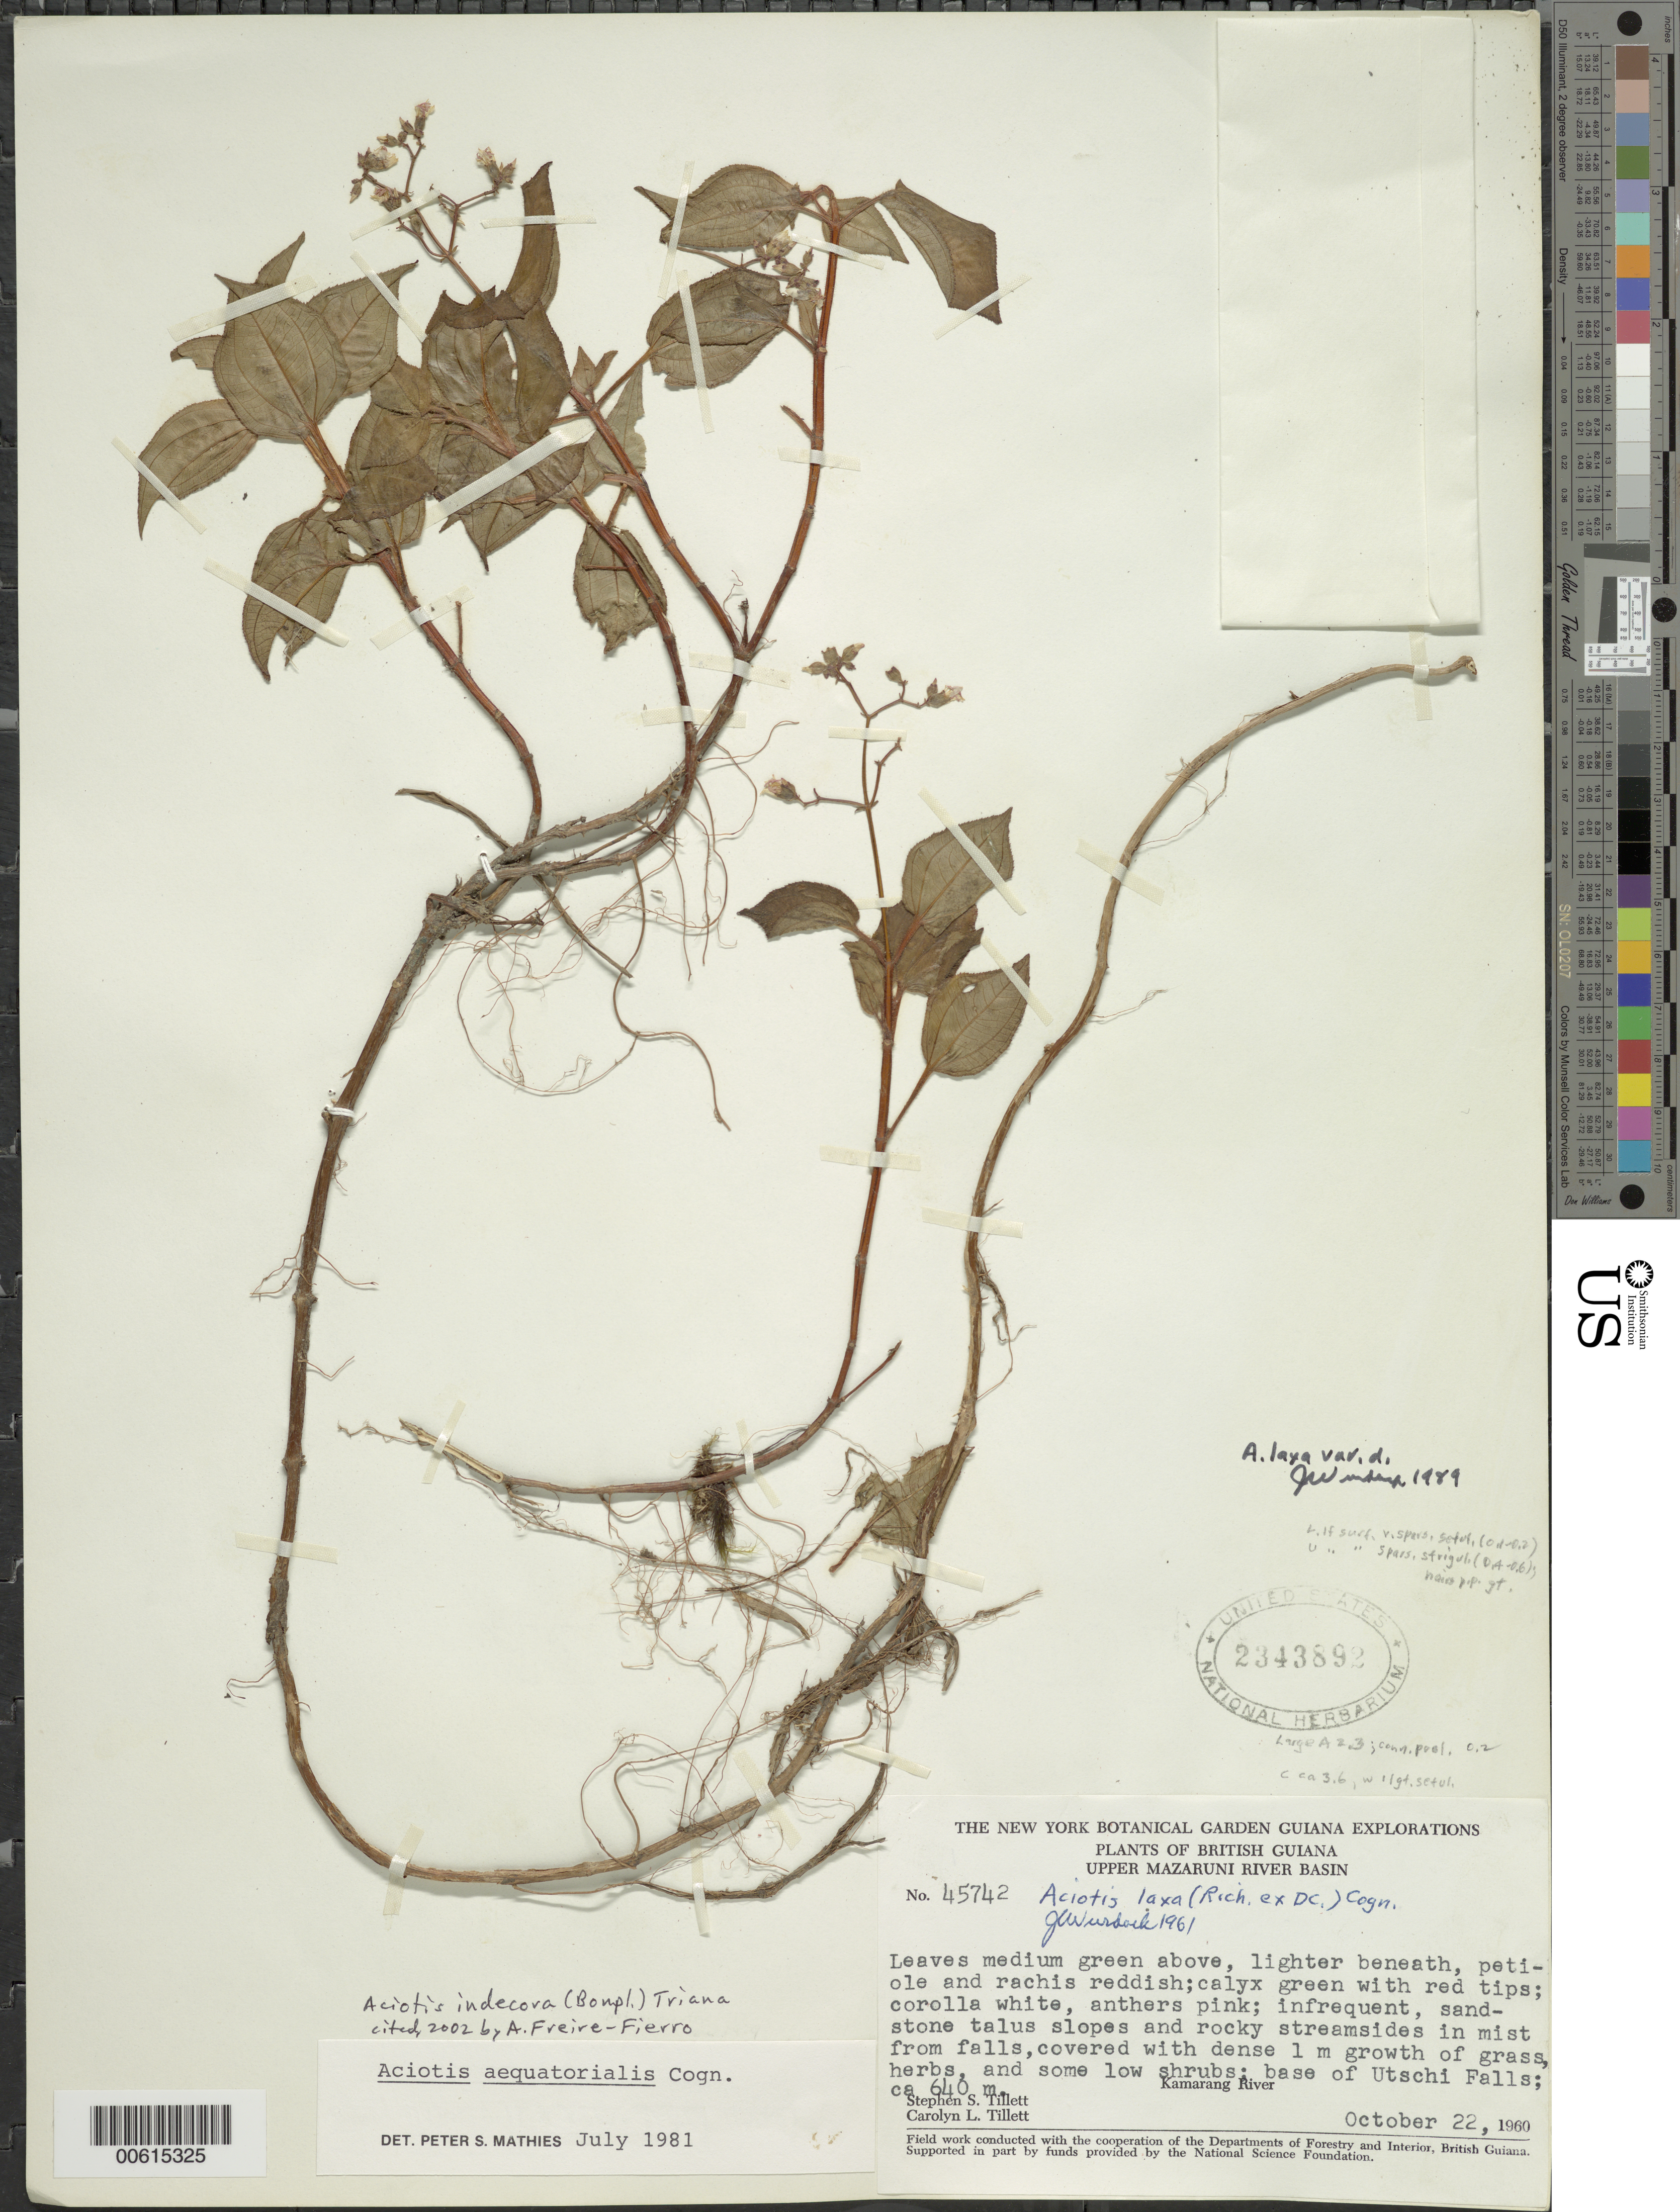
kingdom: Plantae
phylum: Tracheophyta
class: Magnoliopsida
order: Myrtales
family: Melastomataceae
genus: Aciotis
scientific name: Aciotis indecora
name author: (Bonpl.) Triana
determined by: Freire-Fierro, A.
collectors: S. S. Tillett, C. L. Tillett & R. Boyan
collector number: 45742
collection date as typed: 22-Oct-60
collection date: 1960-10-22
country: Guyana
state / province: Cuyuni-Mazaruni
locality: Upper Mazaruni River Basin, base of Utschi Falls, Kamarang River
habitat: Sandstone talus slopes and rocky streamsides in mist from falls, covered with dense 1m growth of grass, herbs, and some low shrubs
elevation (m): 640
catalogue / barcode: US 2343892